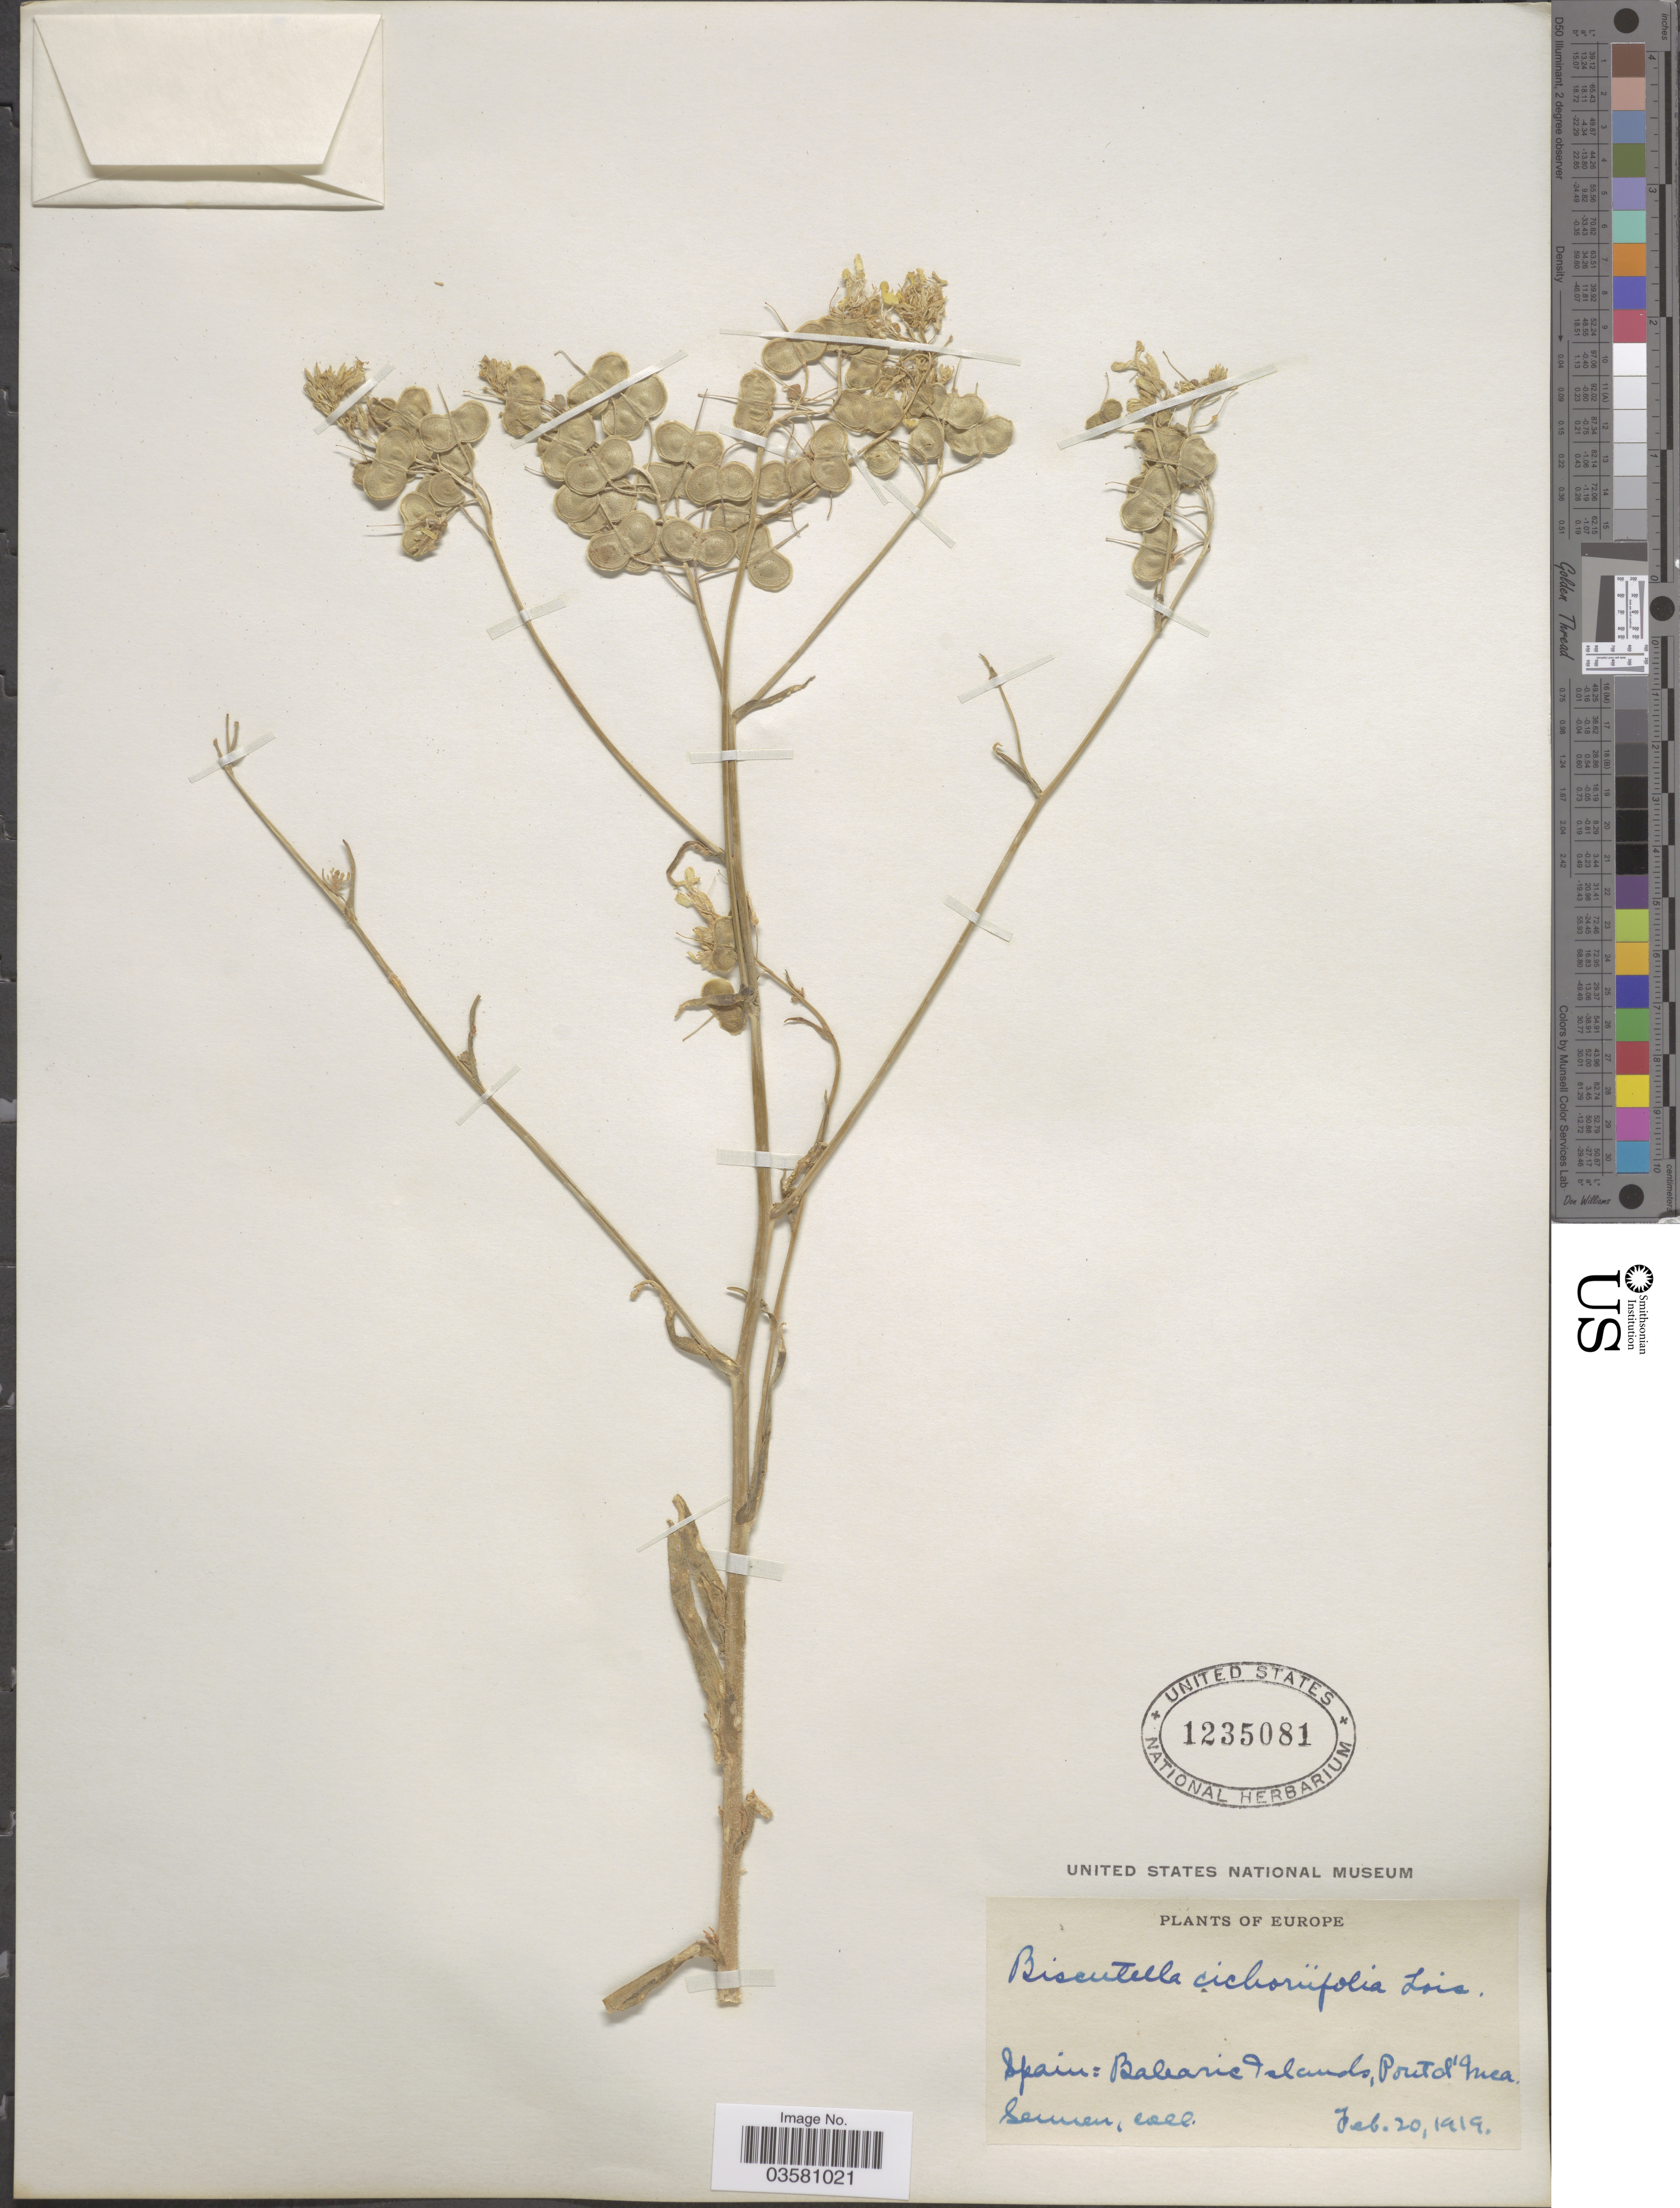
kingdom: Plantae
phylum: Tracheophyta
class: Magnoliopsida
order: Brassicales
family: Brassicaceae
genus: Biscutella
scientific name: Biscutella cichoriifolia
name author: Loisel.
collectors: E. Sennen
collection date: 1919-02-20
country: Spain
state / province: Islas Baleares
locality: Balearic Islands, Port d'Inca.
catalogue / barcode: US 1235081